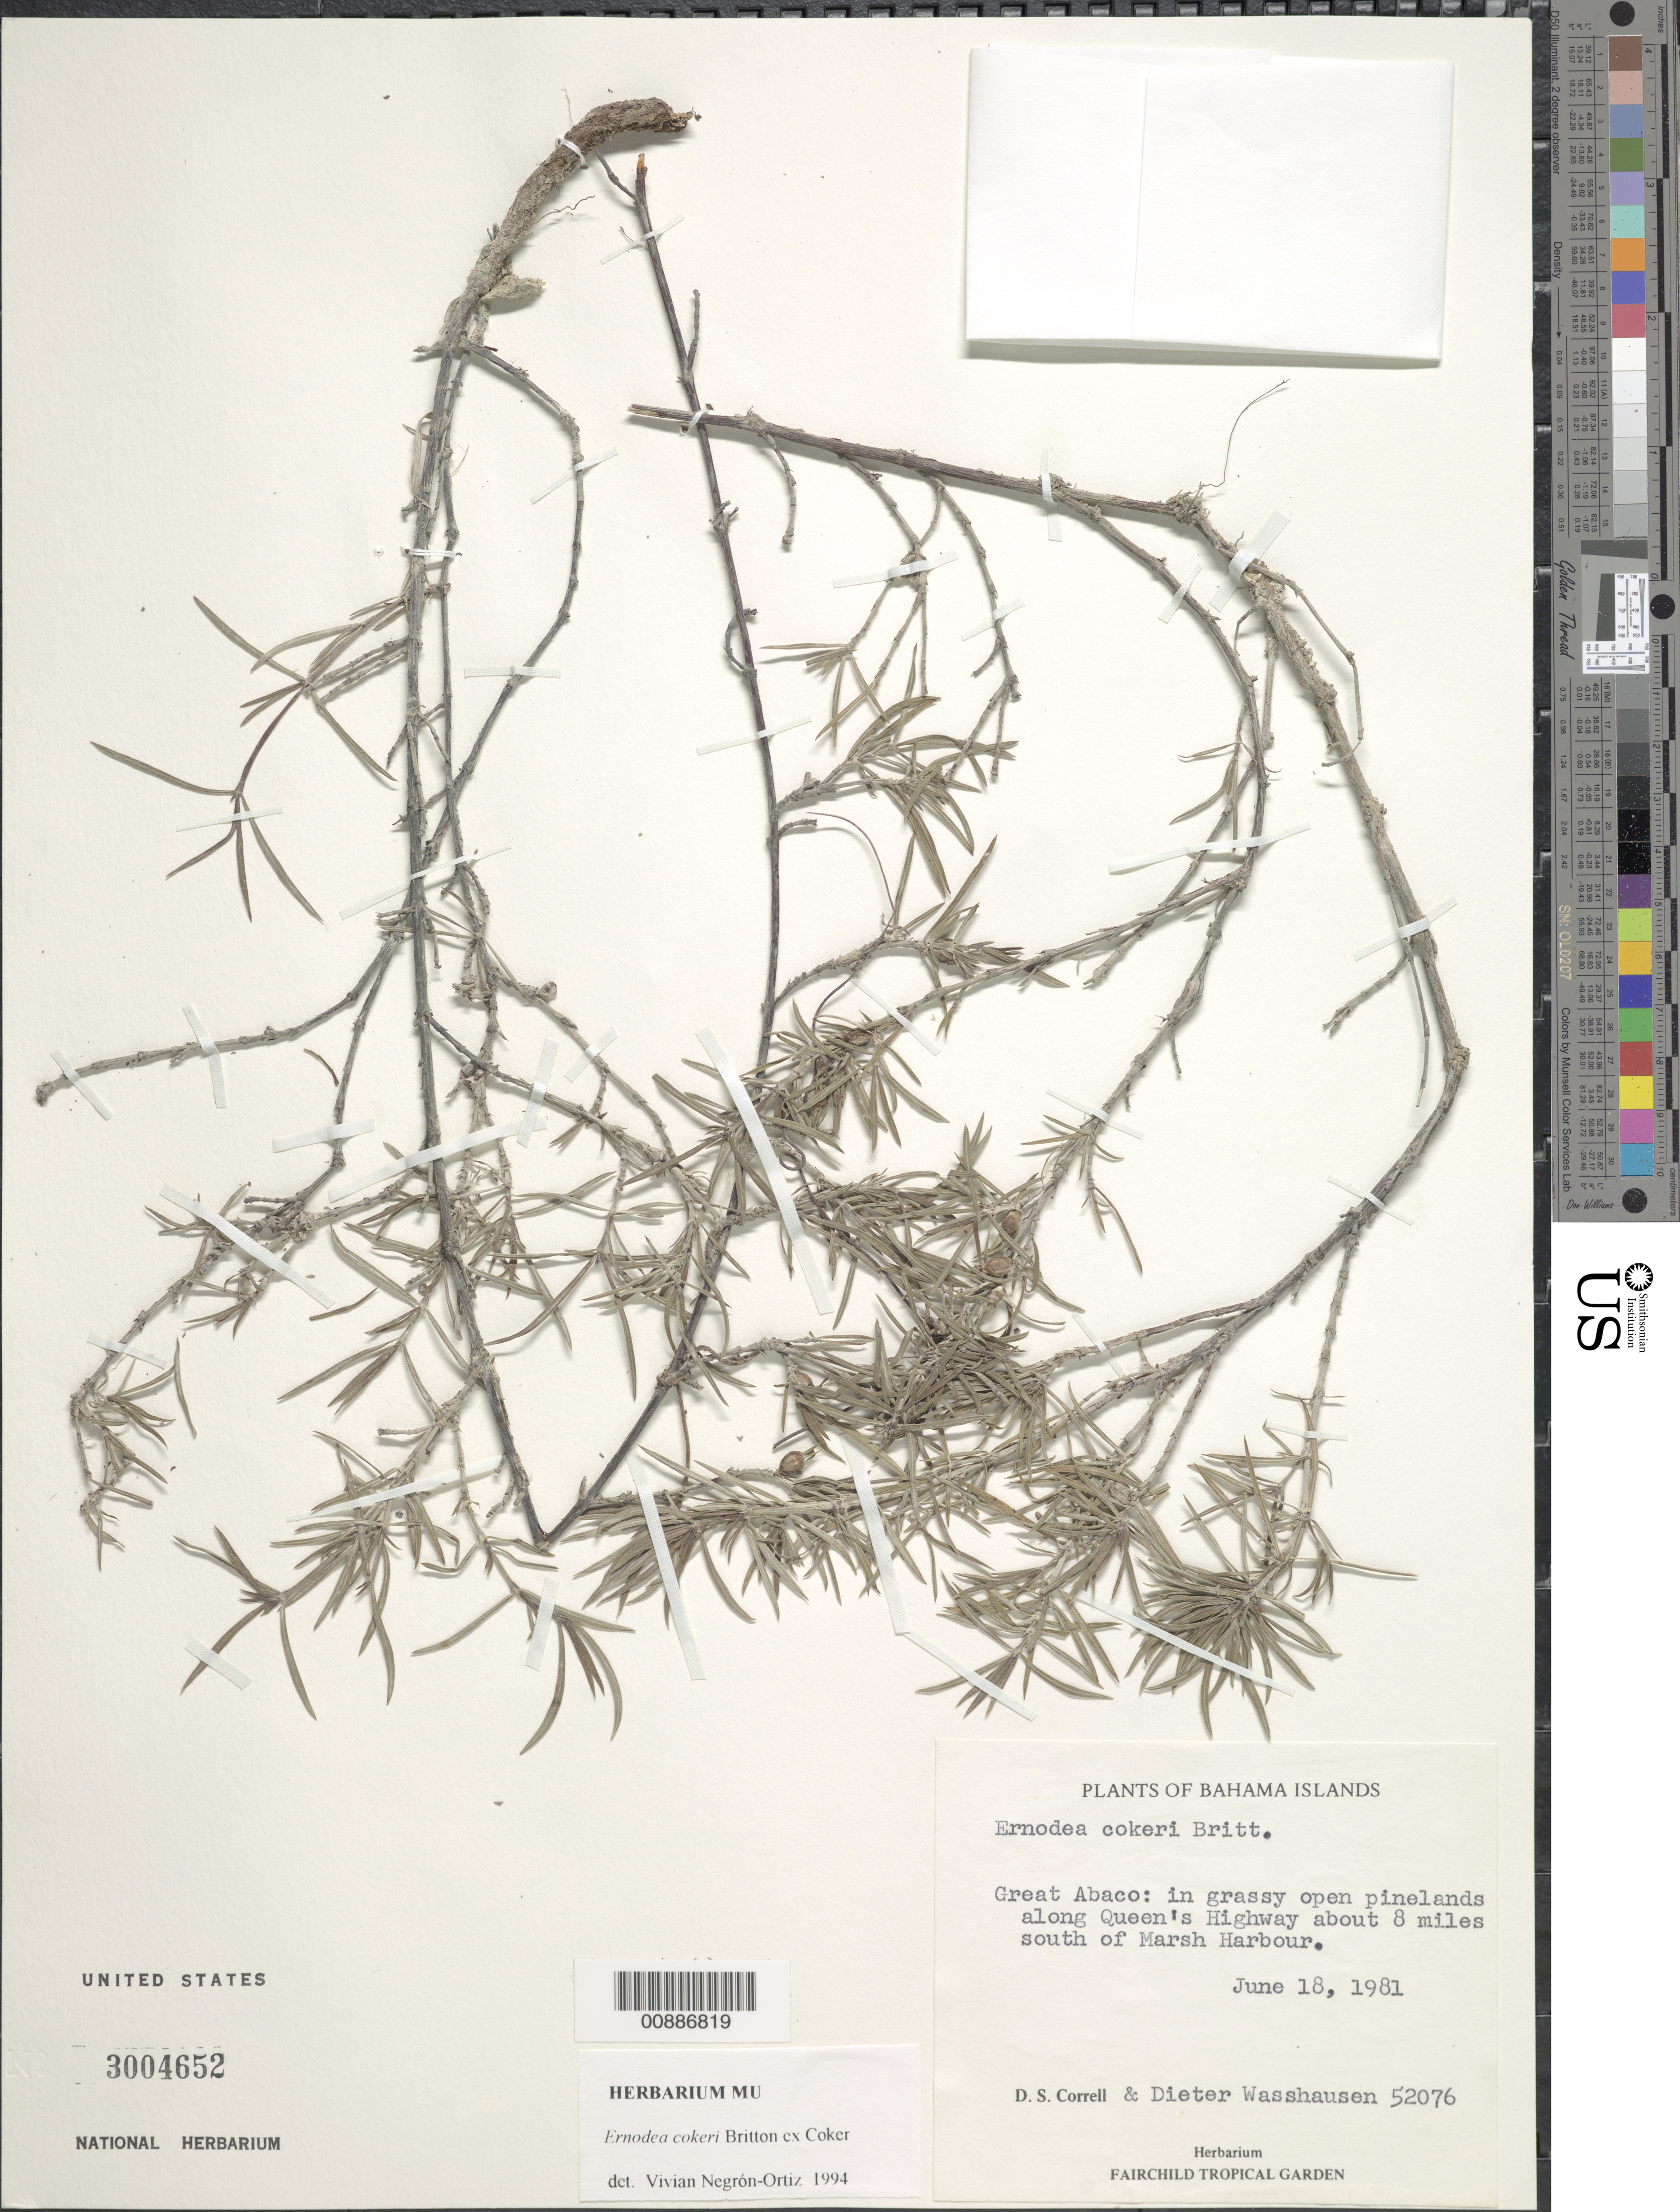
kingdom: Plantae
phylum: Tracheophyta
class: Magnoliopsida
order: Gentianales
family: Rubiaceae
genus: Ernodea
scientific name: Ernodea cokeri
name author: Britton ex Coker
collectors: D. S. Correll & D. C. Wasshausen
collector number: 52076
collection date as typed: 18 Jun 1981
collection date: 1981-06-18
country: Bahamas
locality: Great Abaco. Along Queen's Highway, about 8 miles south of Marsh Harbour.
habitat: In grassy open pinelands, near road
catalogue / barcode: US 3004652